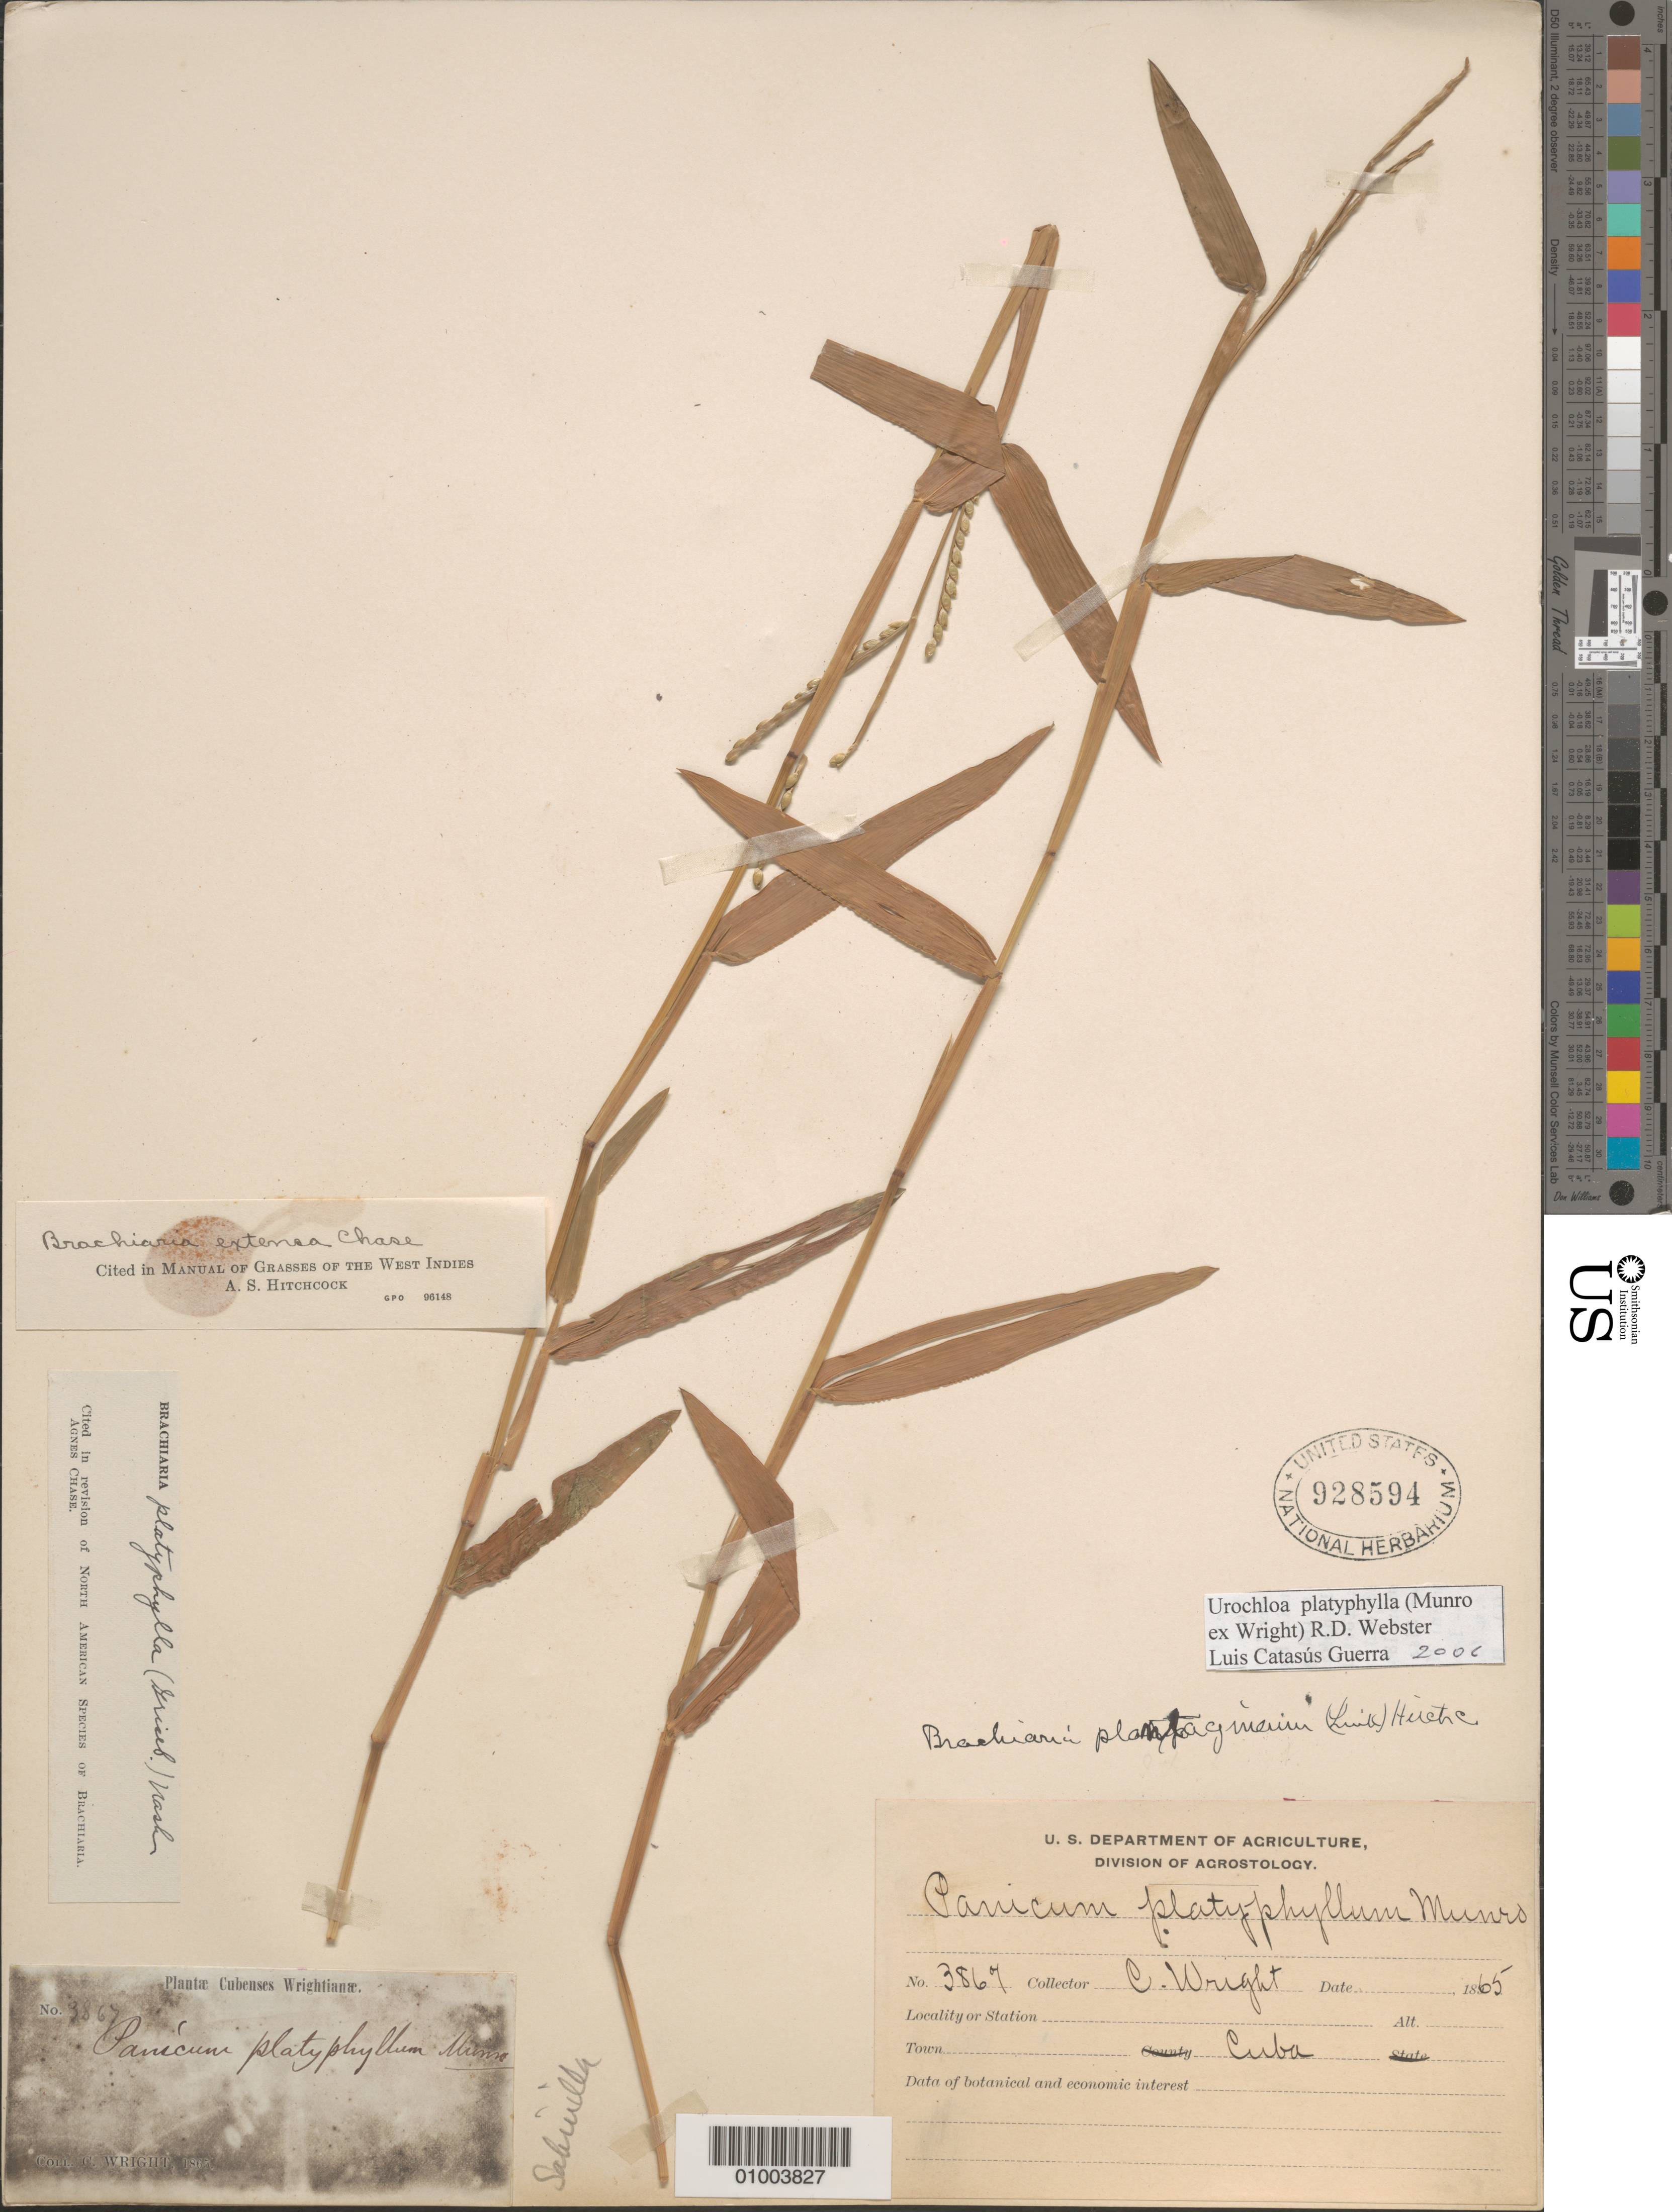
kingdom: Plantae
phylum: Tracheophyta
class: Liliopsida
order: Poales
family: Poaceae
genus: Urochloa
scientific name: Urochloa platyphylla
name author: (Munro ex C. Wright) R.D. Webster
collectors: C. Wright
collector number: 3867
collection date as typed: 1865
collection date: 1865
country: Cuba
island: Cuba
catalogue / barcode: US 928594